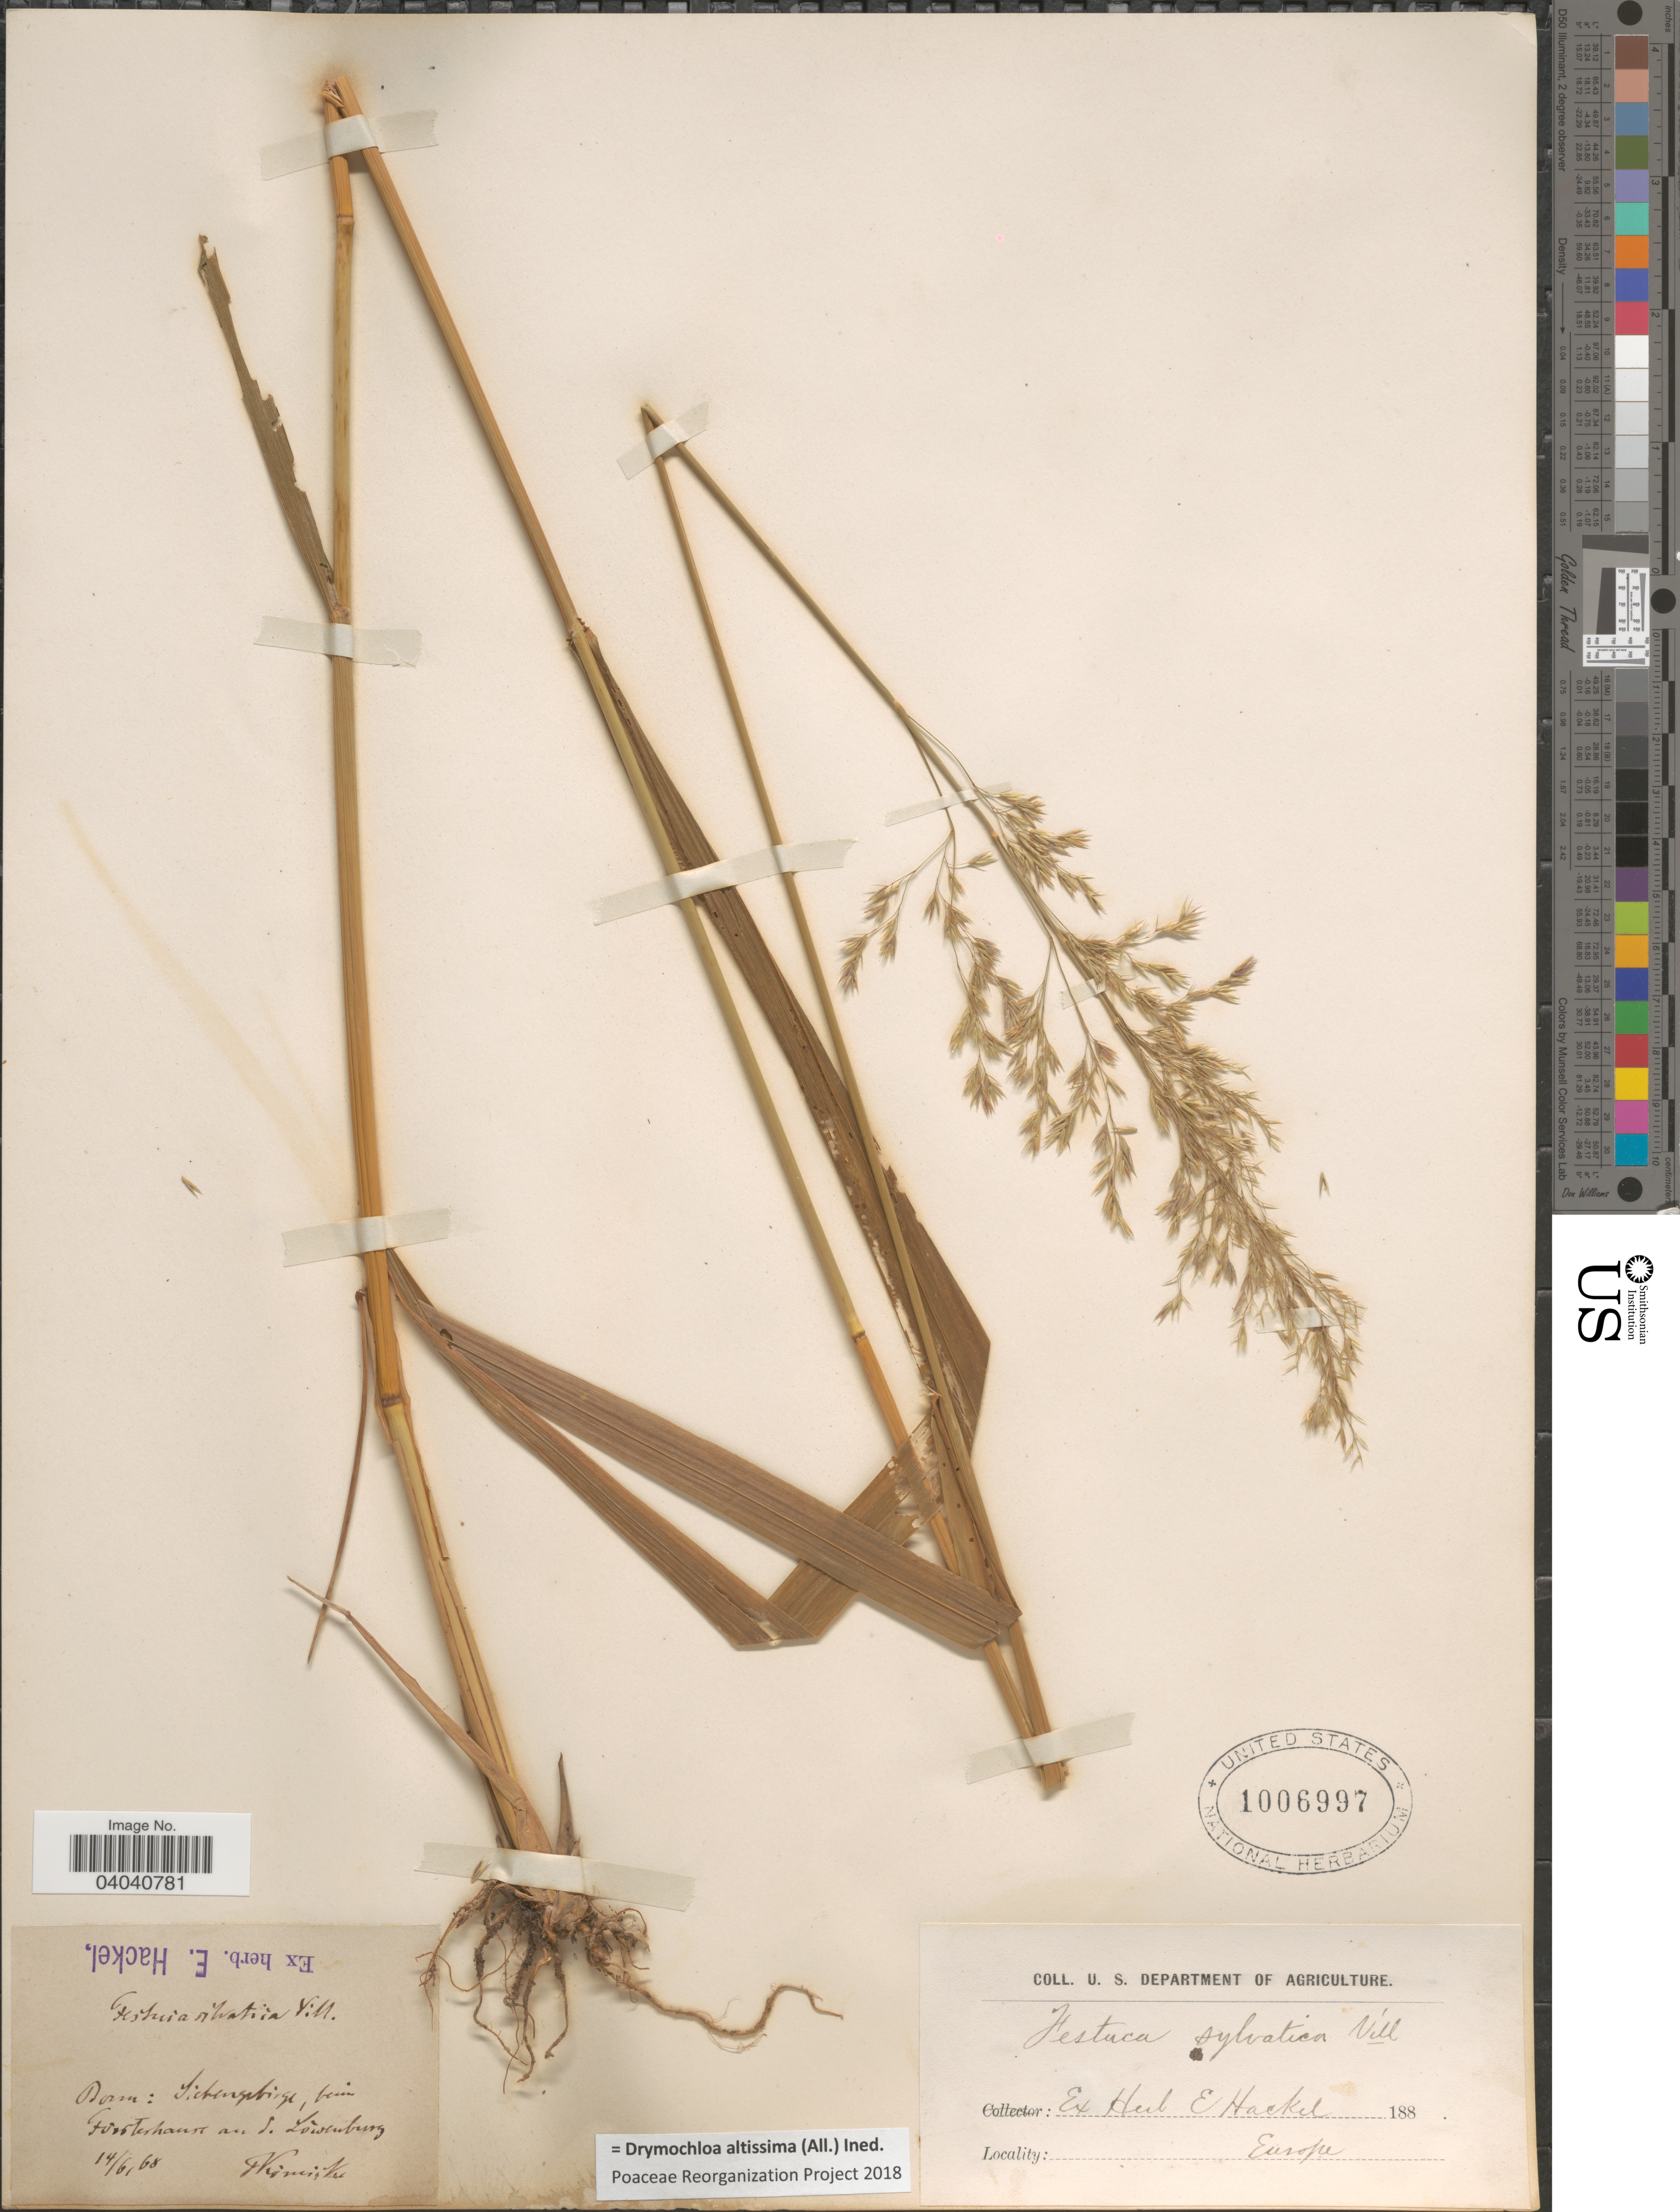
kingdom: Plantae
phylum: Tracheophyta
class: Liliopsida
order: Poales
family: Poaceae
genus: Drymochloa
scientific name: Drymochloa altissima (All.) ined.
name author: (All.)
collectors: Körnicke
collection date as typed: Transcribed d/m/y: 14/6/68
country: Germany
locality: Bonn: Siebengebirge, bei Forsterhaus an S. Löwenburg. Europe.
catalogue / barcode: US 1006997